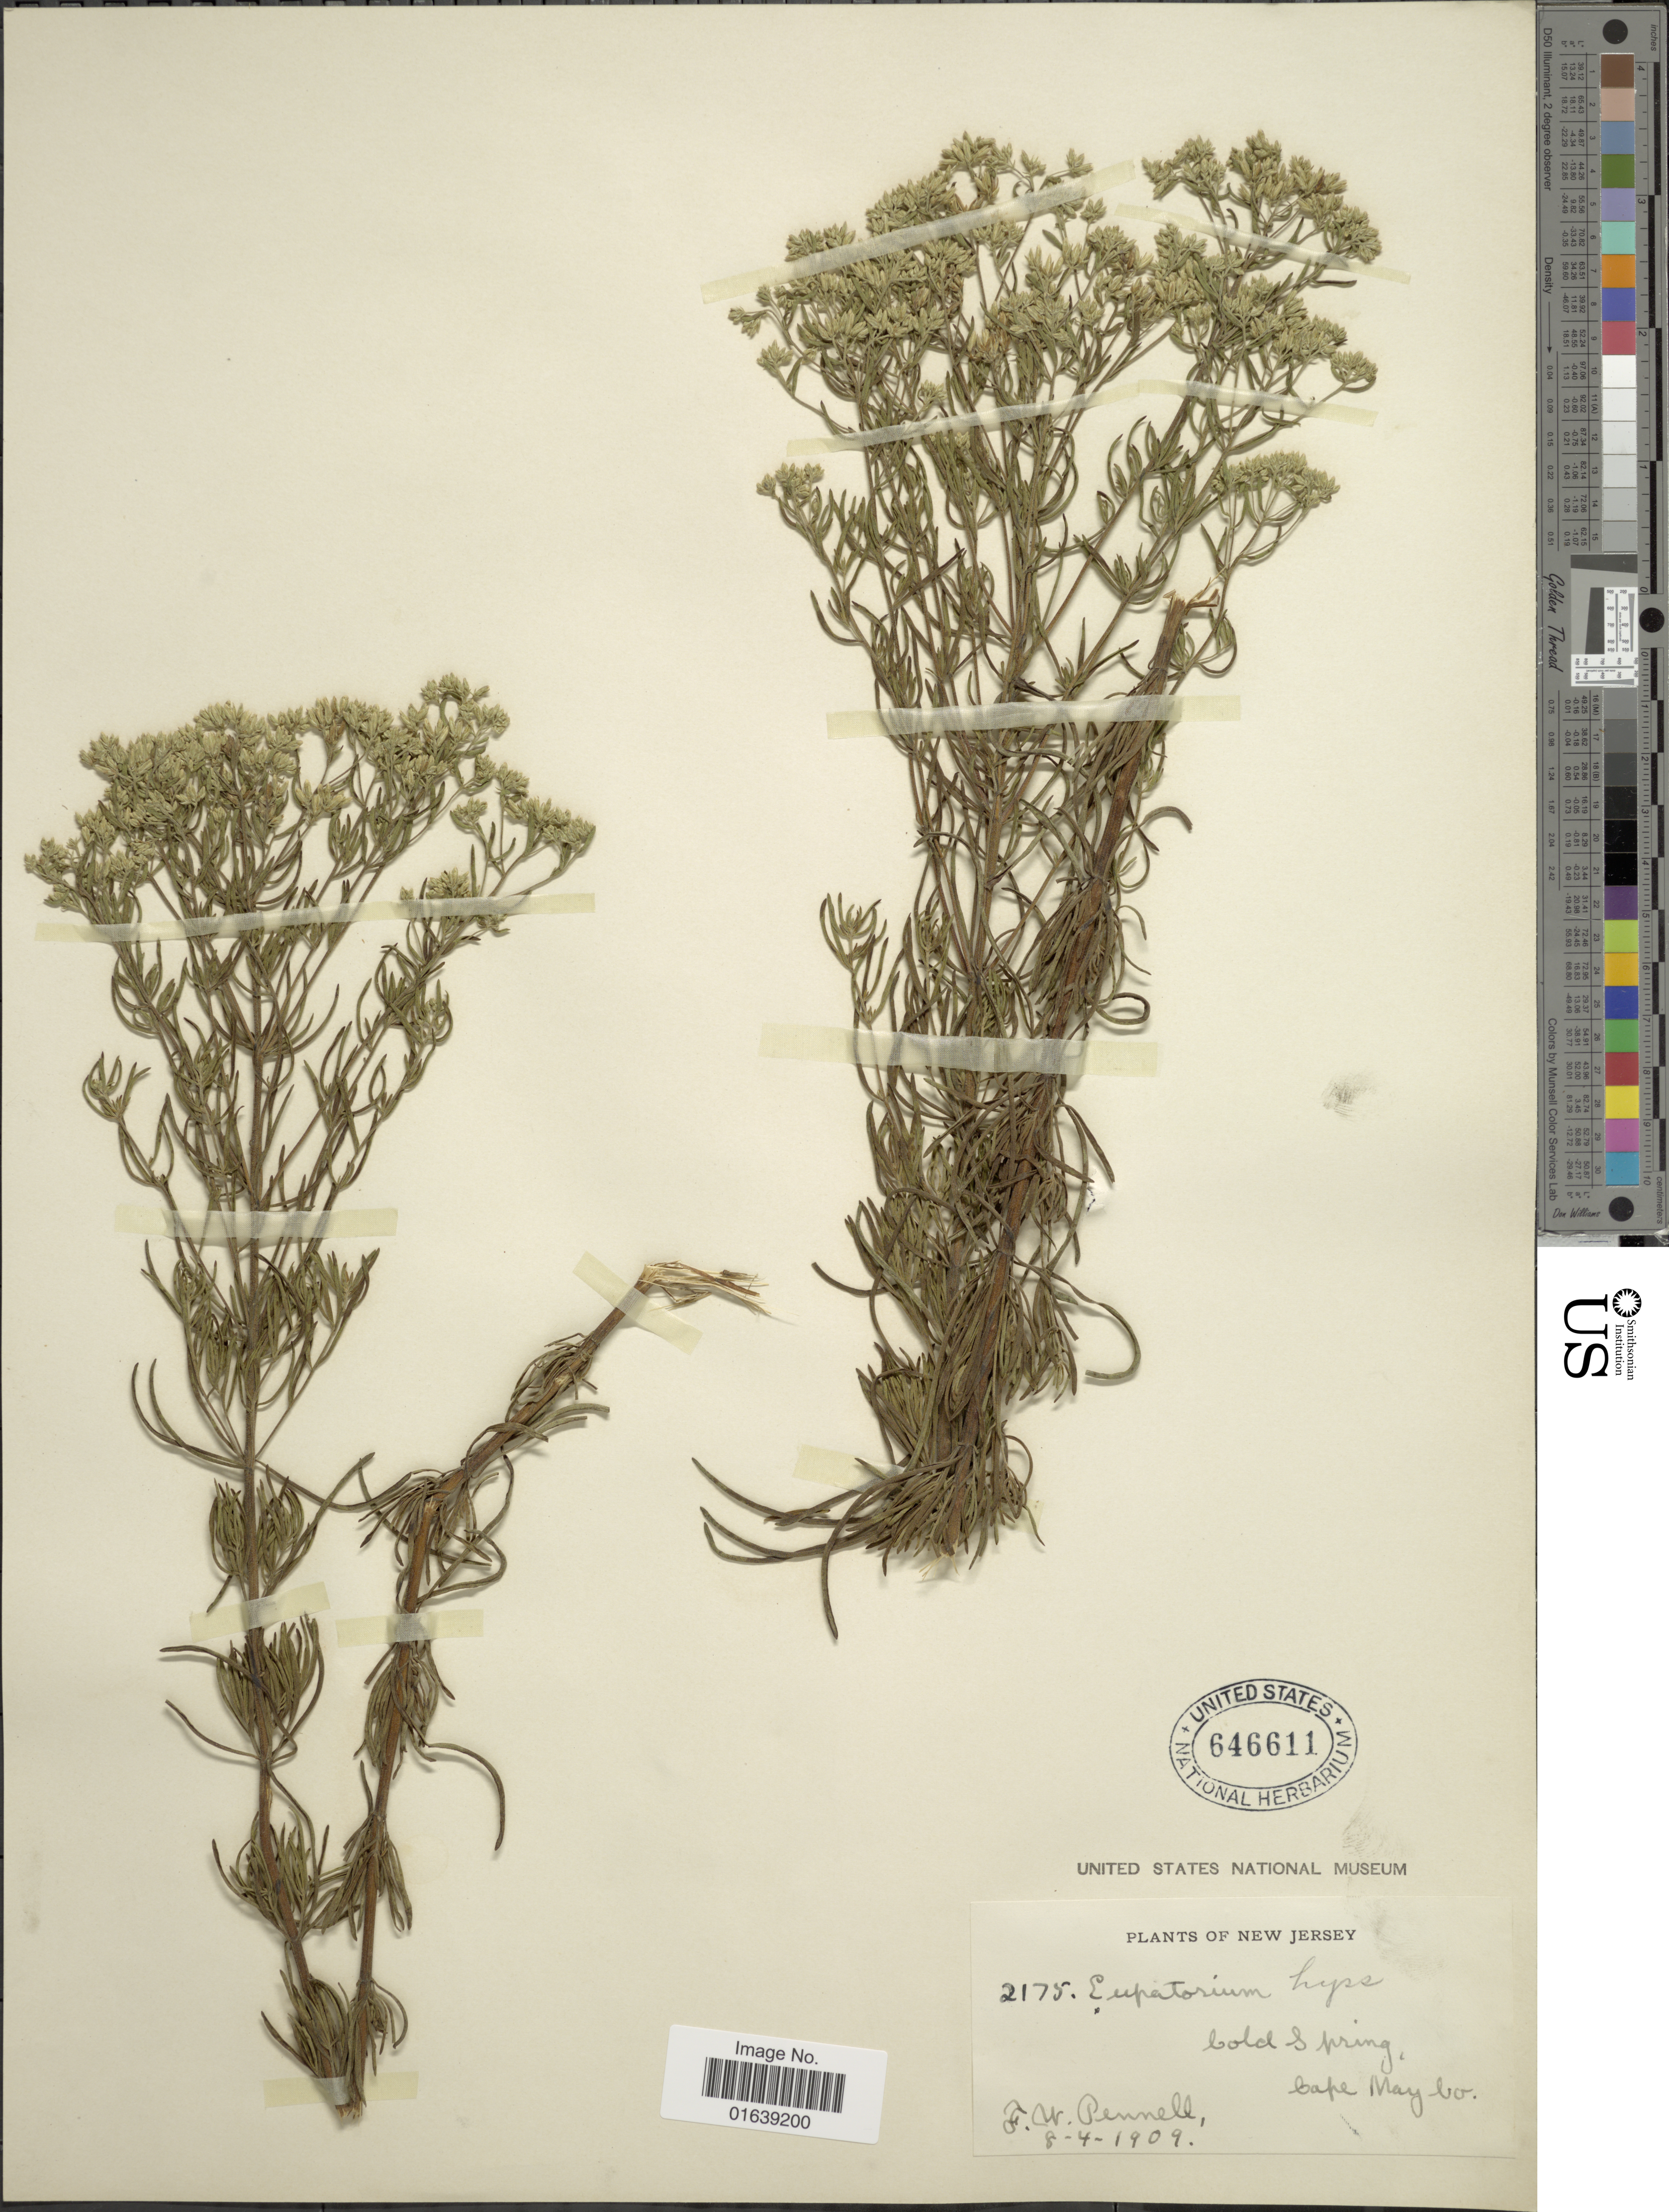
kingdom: Plantae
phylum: Tracheophyta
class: Magnoliopsida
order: Asterales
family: Asteraceae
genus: Eupatorium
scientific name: Eupatorium hyssopifolium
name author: L.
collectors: F. W. Pennell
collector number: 2175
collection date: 1909-08-04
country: United States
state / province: New Jersey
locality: New Jersey. bold spring. Cape May Co.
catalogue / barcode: US 646611